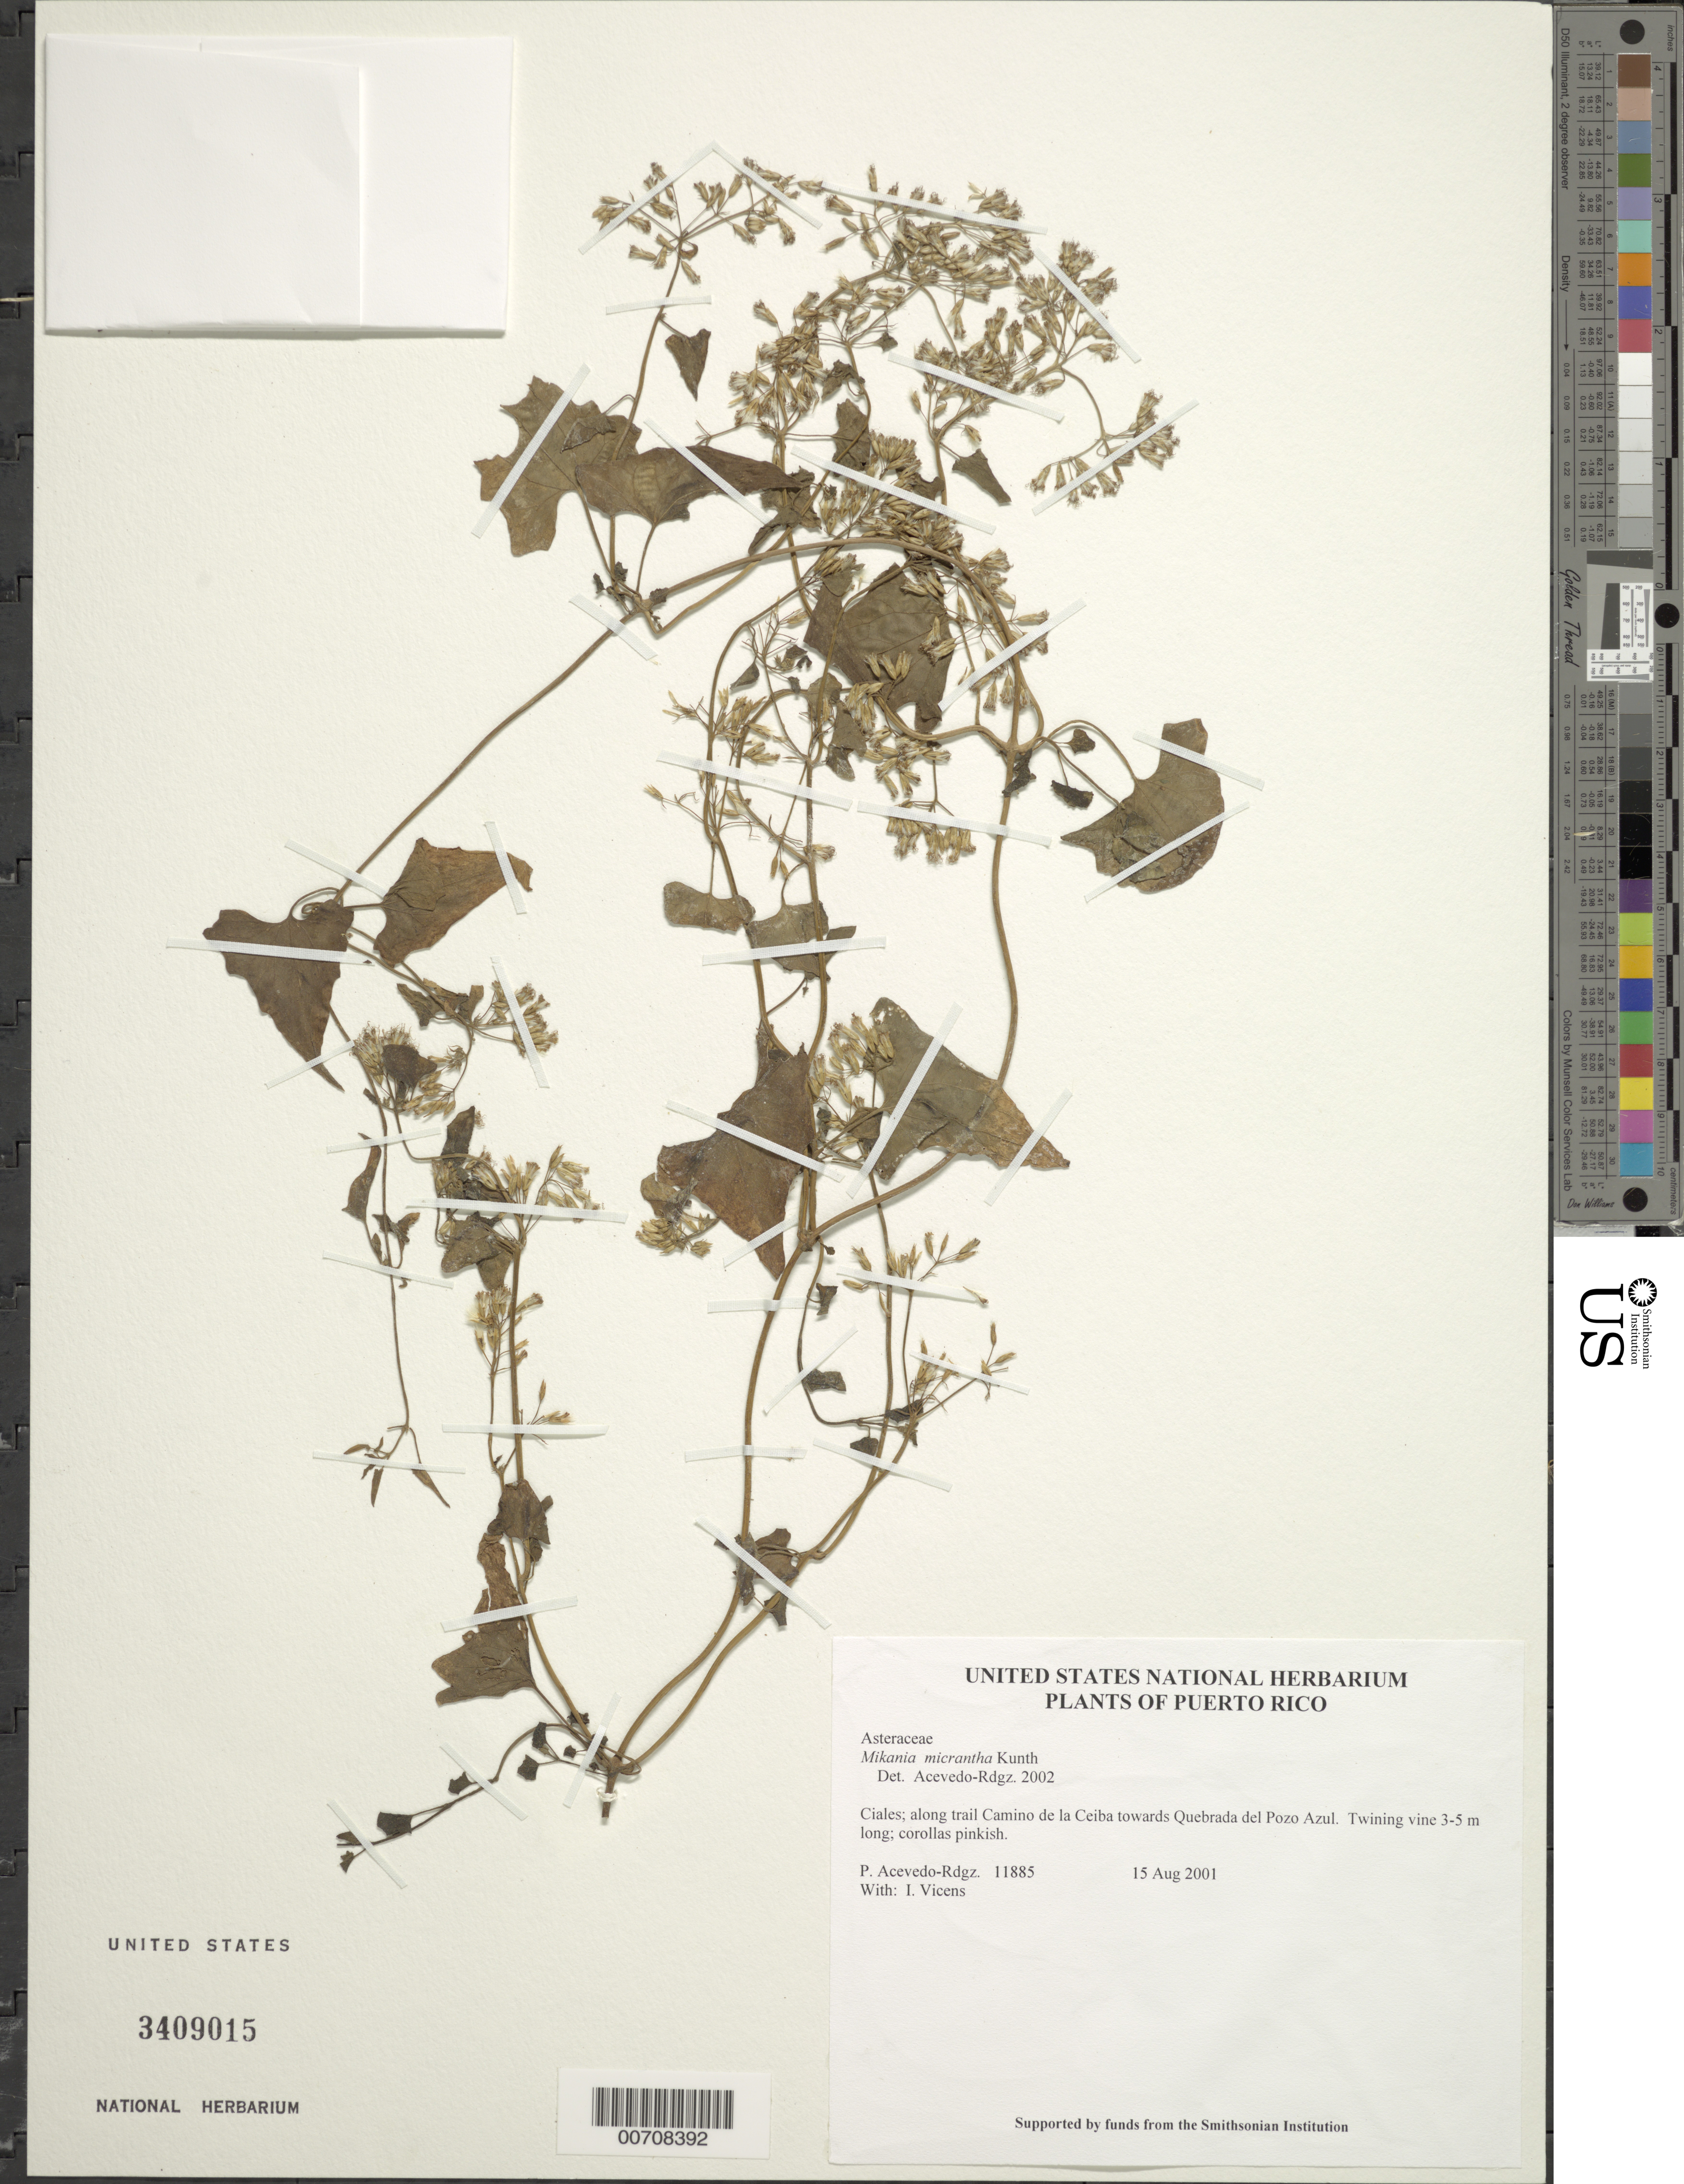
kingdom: Plantae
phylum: Tracheophyta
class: Magnoliopsida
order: Asterales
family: Asteraceae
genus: Mikania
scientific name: Mikania micrantha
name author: Kunth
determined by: Acevedo-Rodríguez, P., (BOT), Smithsonian Institution - National Museum of Natural History (UNITED STATES)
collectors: P. Acevedo-Rodr. & I. Vicens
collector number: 11885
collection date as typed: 15 Aug 2001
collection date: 2001-08-15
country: Puerto Rico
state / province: Ciales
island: Puerto Rico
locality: Ciales; along trail Camino de la Ceiba towards Quebrada del Pozo Azul.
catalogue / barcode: US 3409015